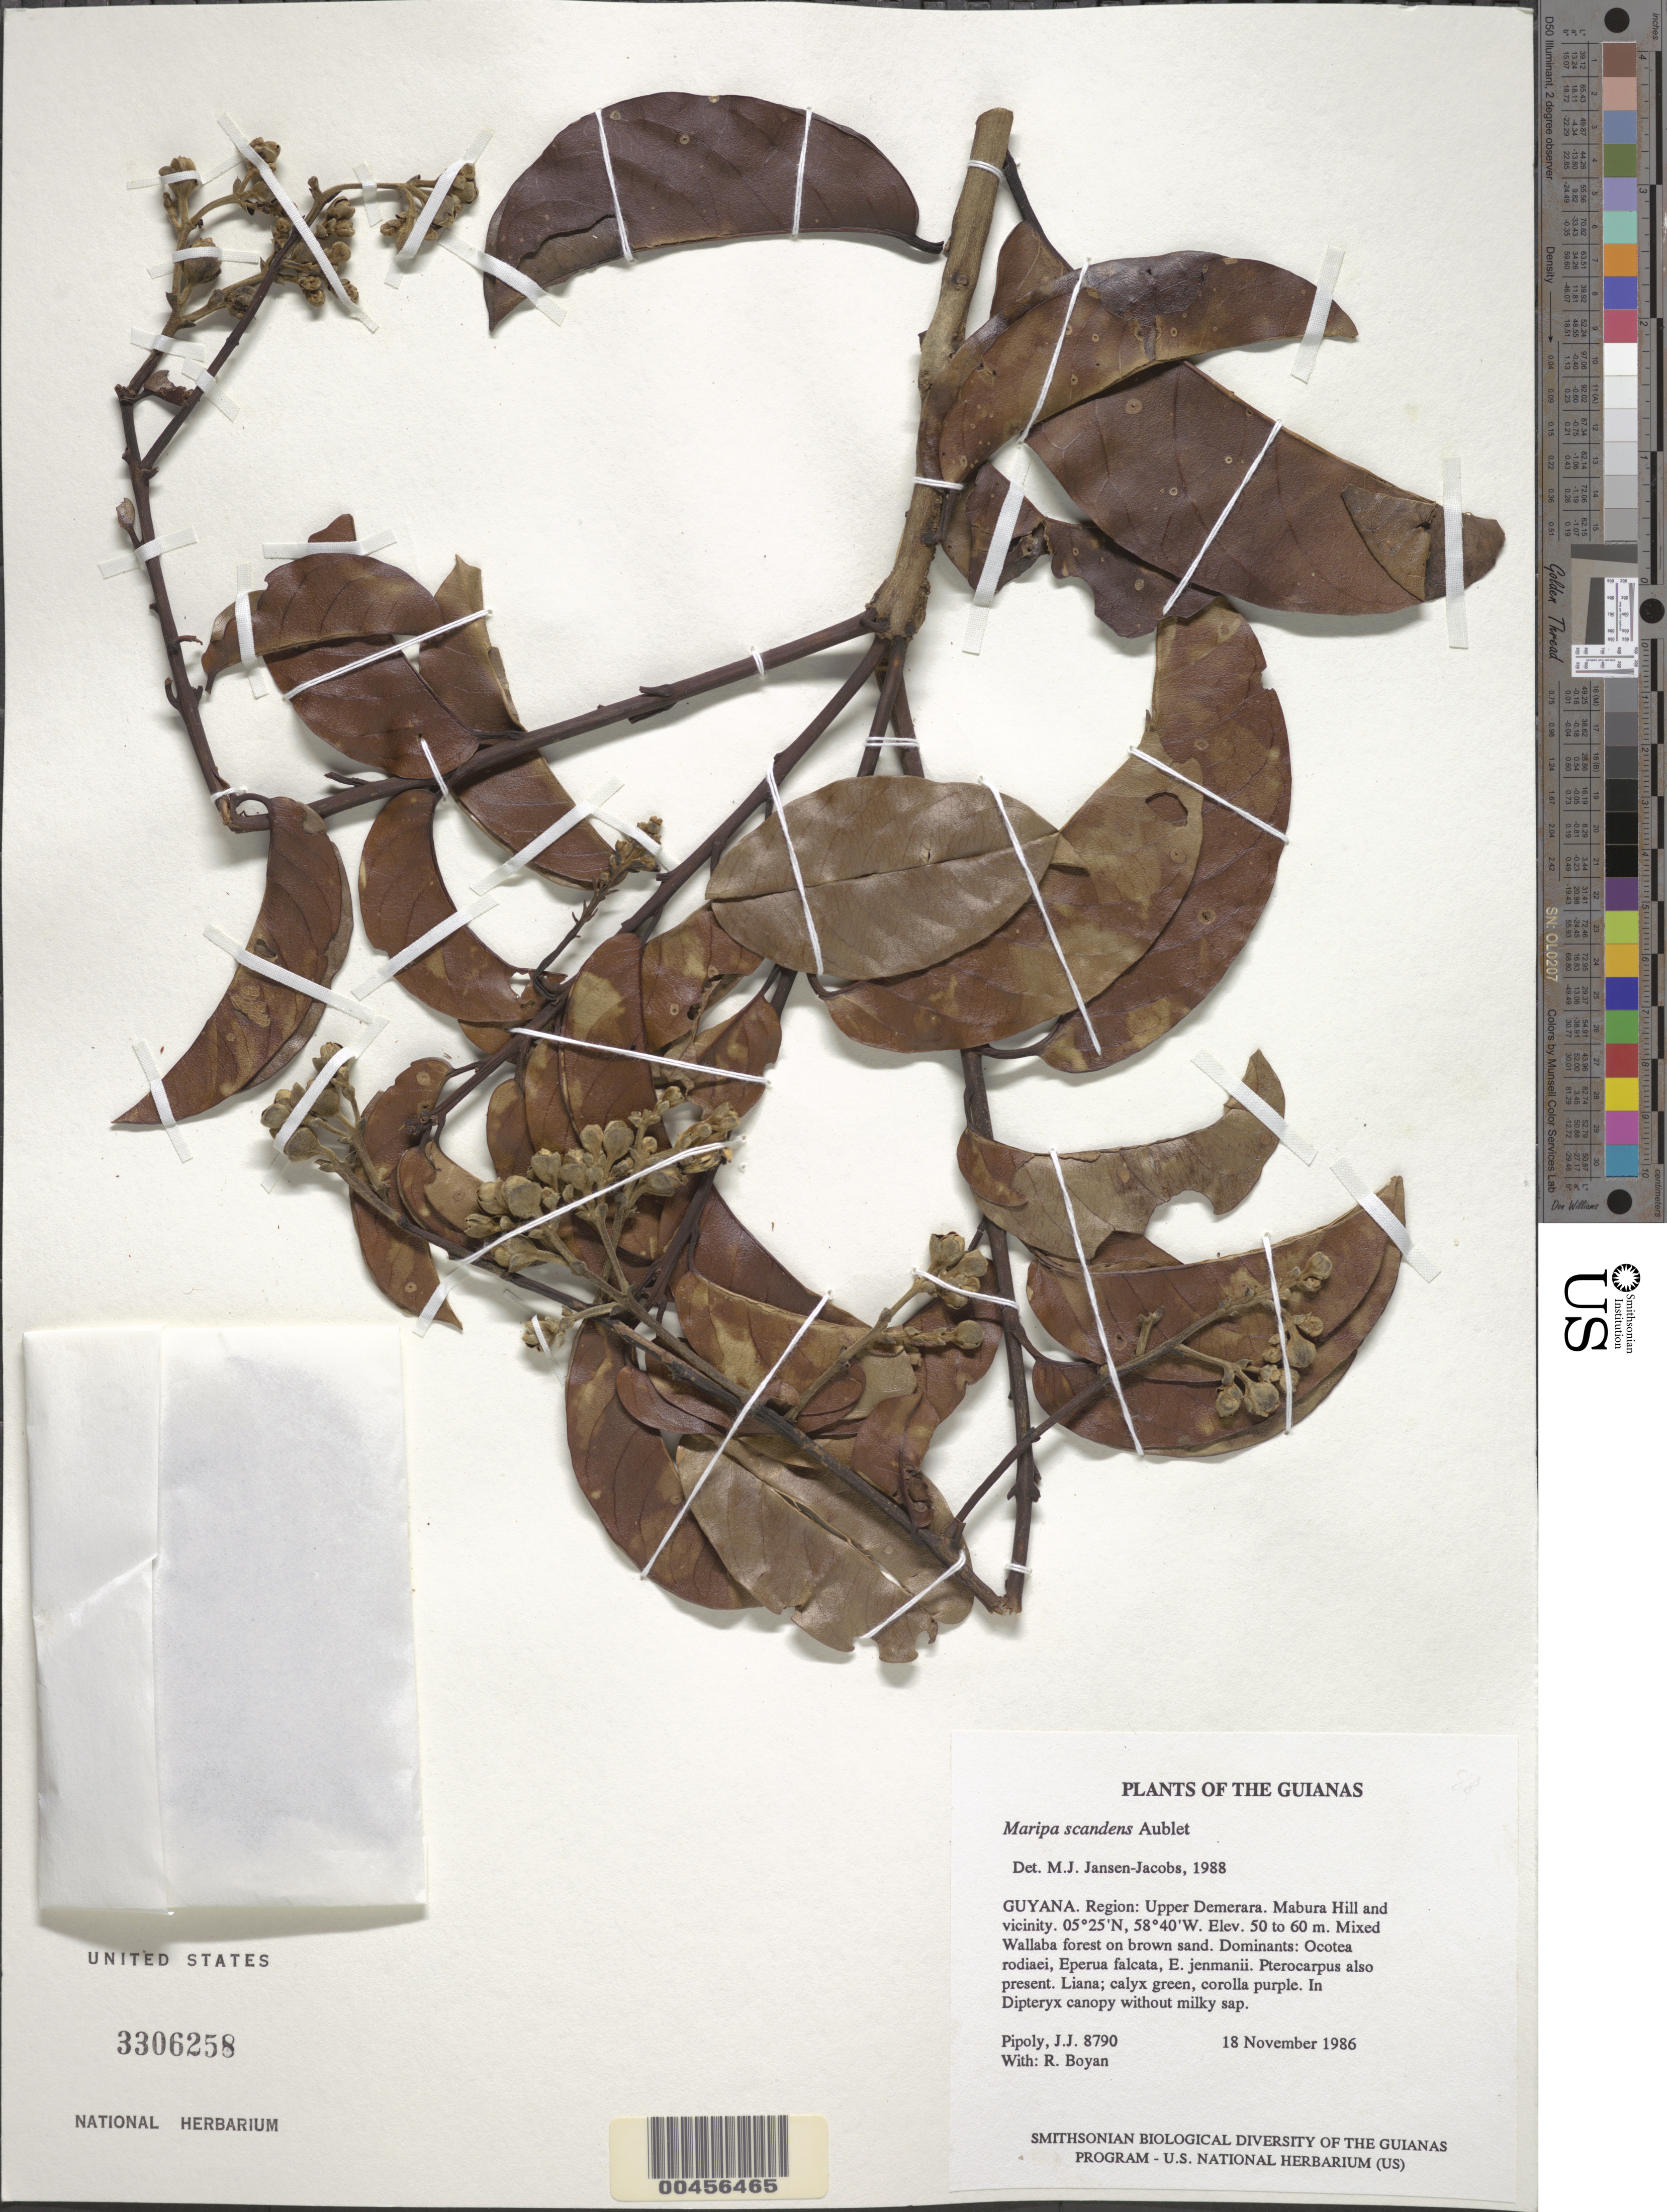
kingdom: Plantae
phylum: Tracheophyta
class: Magnoliopsida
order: Solanales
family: Convolvulaceae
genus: Maripa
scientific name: Maripa scandens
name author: Aubl.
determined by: Jansen-Jacobs, M. J., (U), Nationaal Herbarium Nederland, Utrecht University branch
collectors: J. J. Pipoly & R. Boyan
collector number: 8790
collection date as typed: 18 November 1986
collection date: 1986-11-18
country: Guyana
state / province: U. Demerara-Berbice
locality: Mabura Hill and vicinity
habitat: Mixed Wallaba forest on brown sand. Dominants: Ocotea rodiaei, Eperua falcata, E. jenmanii. Pterocarpus also present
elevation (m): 50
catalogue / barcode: US 3306258